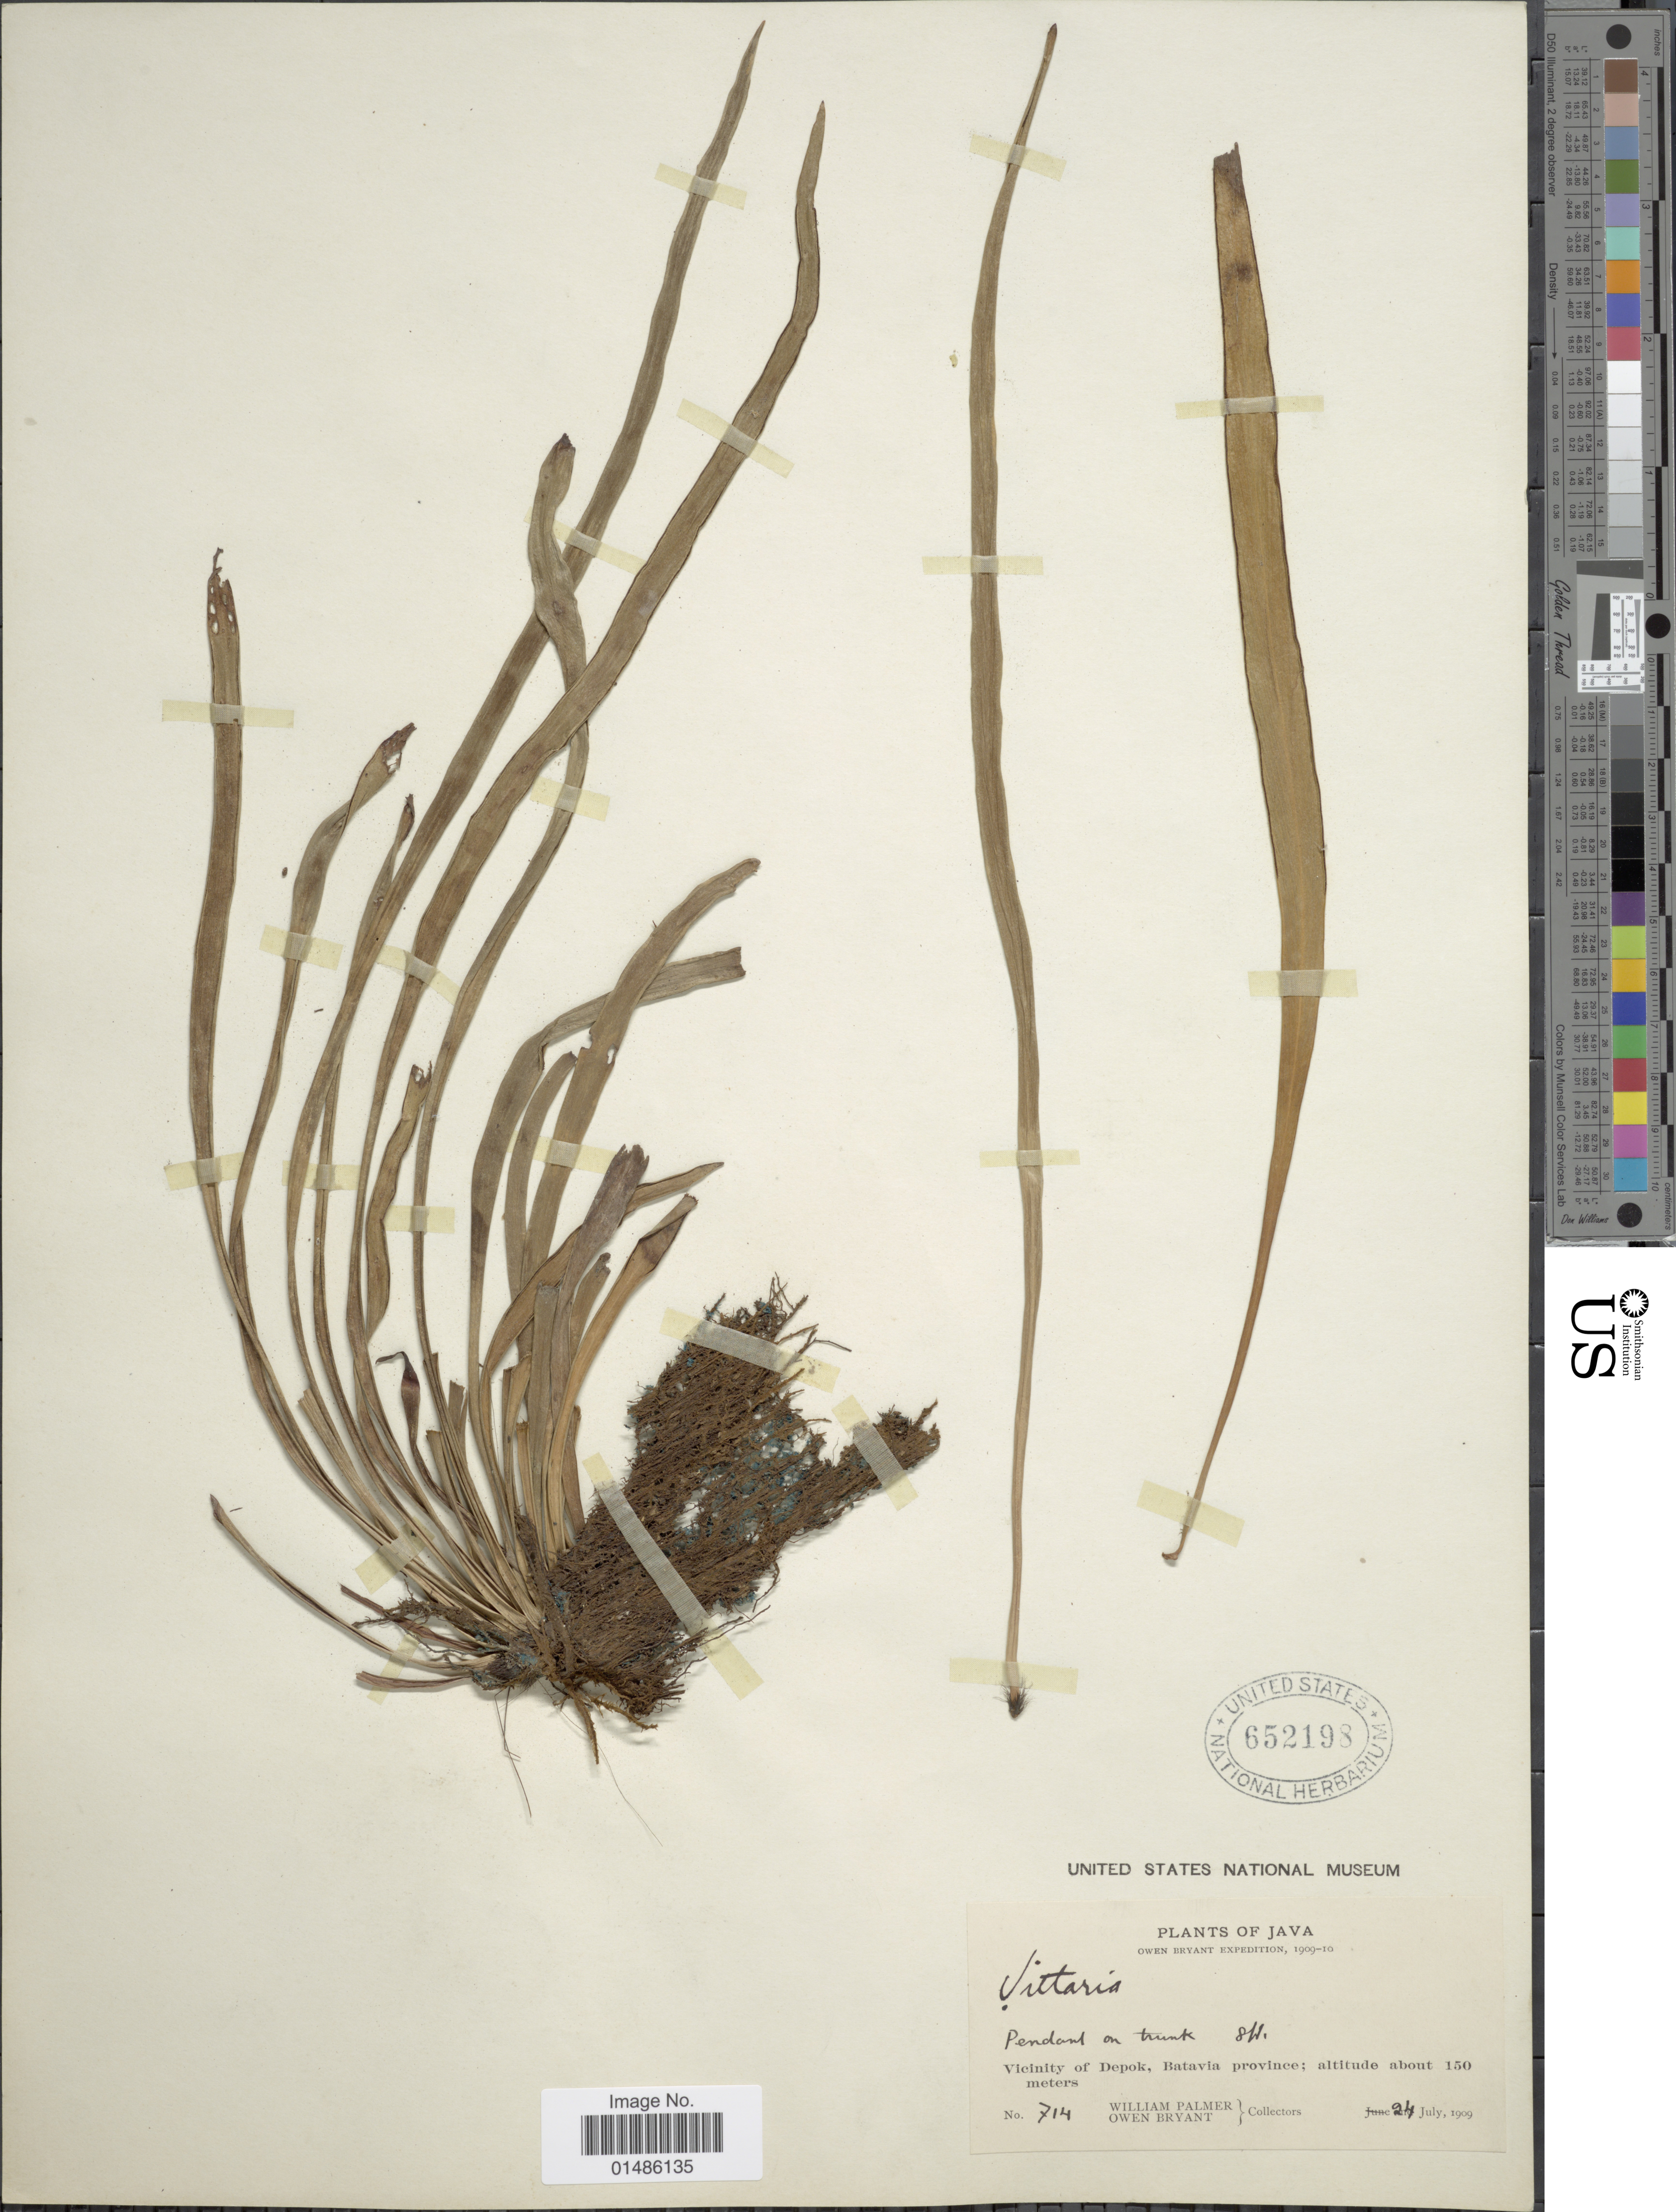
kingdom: Plantae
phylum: Tracheophyta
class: Polypodiopsida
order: Polypodiales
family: Pteridaceae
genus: Haplopteris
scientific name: Haplopteris sp.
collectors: W. Palmer & O. Bryant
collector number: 714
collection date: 1909-07-24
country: Indonesia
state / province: Java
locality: Vicinity of Depok, Batavia province.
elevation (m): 150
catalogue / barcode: US 652198